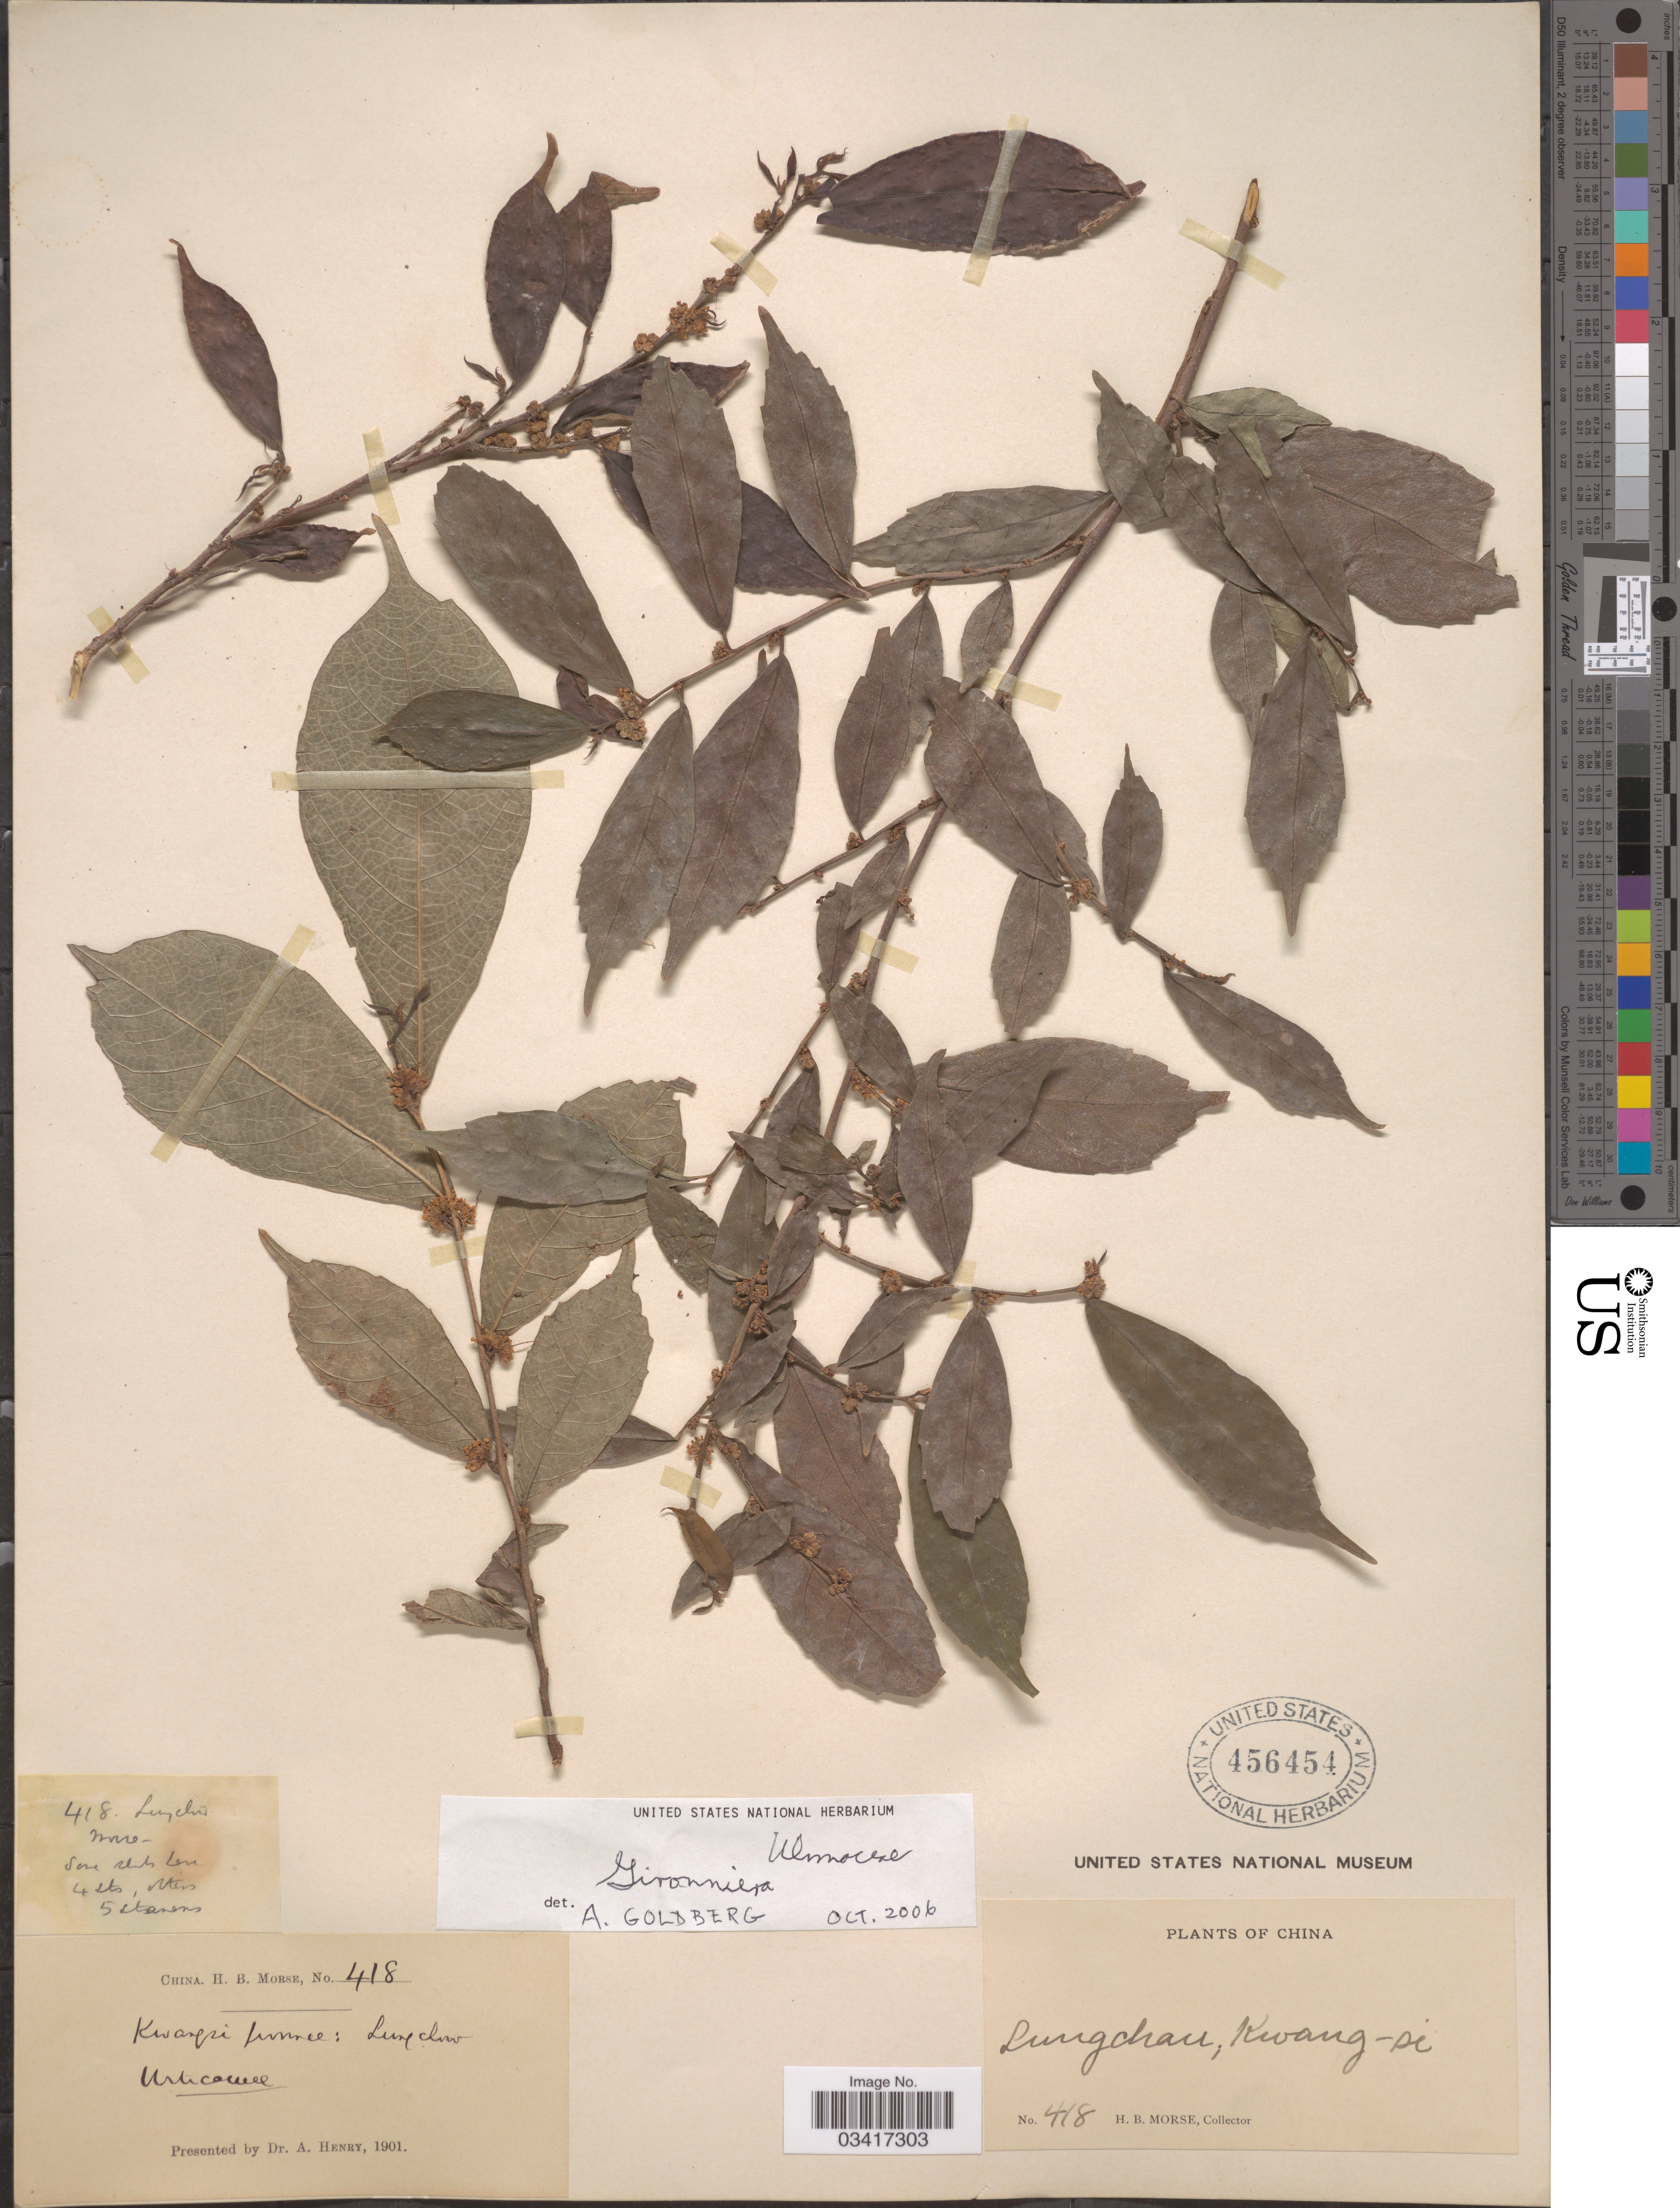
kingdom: Plantae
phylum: Tracheophyta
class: Magnoliopsida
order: Rosales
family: Cannabaceae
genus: Gironniera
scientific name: Gironniera sp.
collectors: H. Morse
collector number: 418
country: China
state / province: Guangxi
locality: Lungchau, Kwang-si.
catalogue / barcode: US 456454